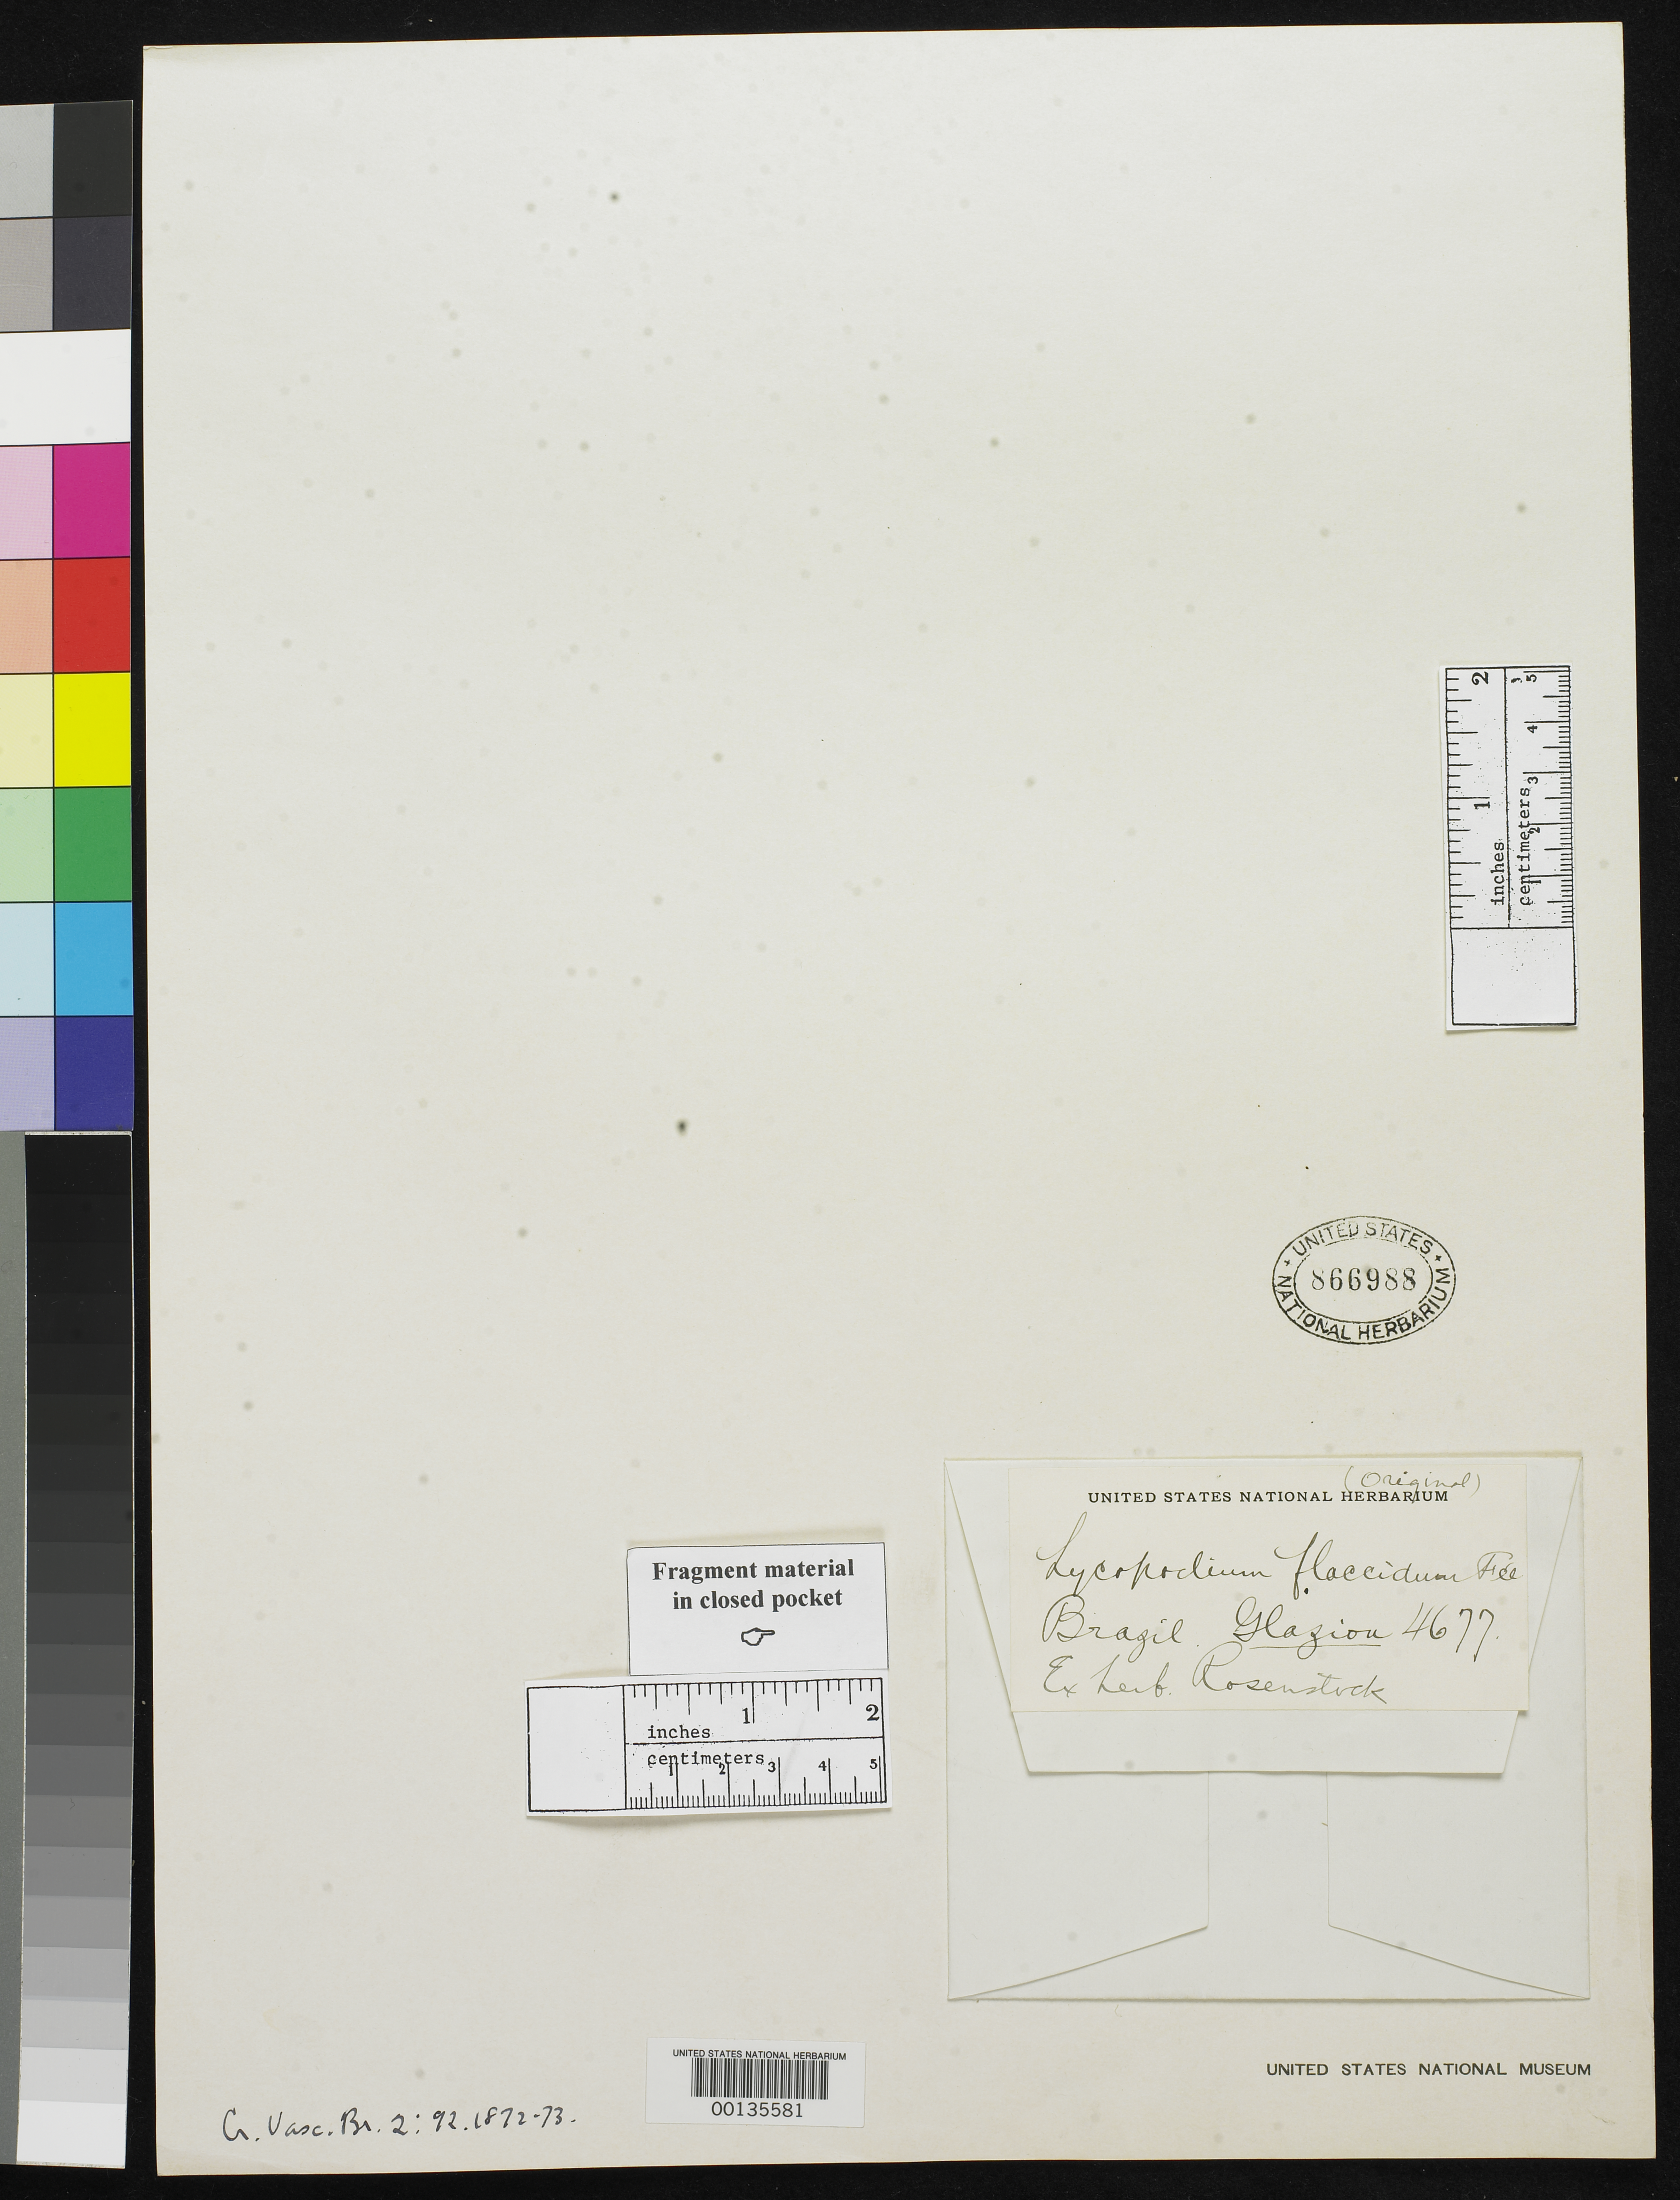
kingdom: Plantae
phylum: Tracheophyta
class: Lycopodiopsida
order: Lycopodiales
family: Lycopodiaceae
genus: Lycopodium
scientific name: Lycopodium flaccidum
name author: Fée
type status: Type Collection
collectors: A. F. M. Glaziou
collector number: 4677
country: Brazil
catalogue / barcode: US 866988